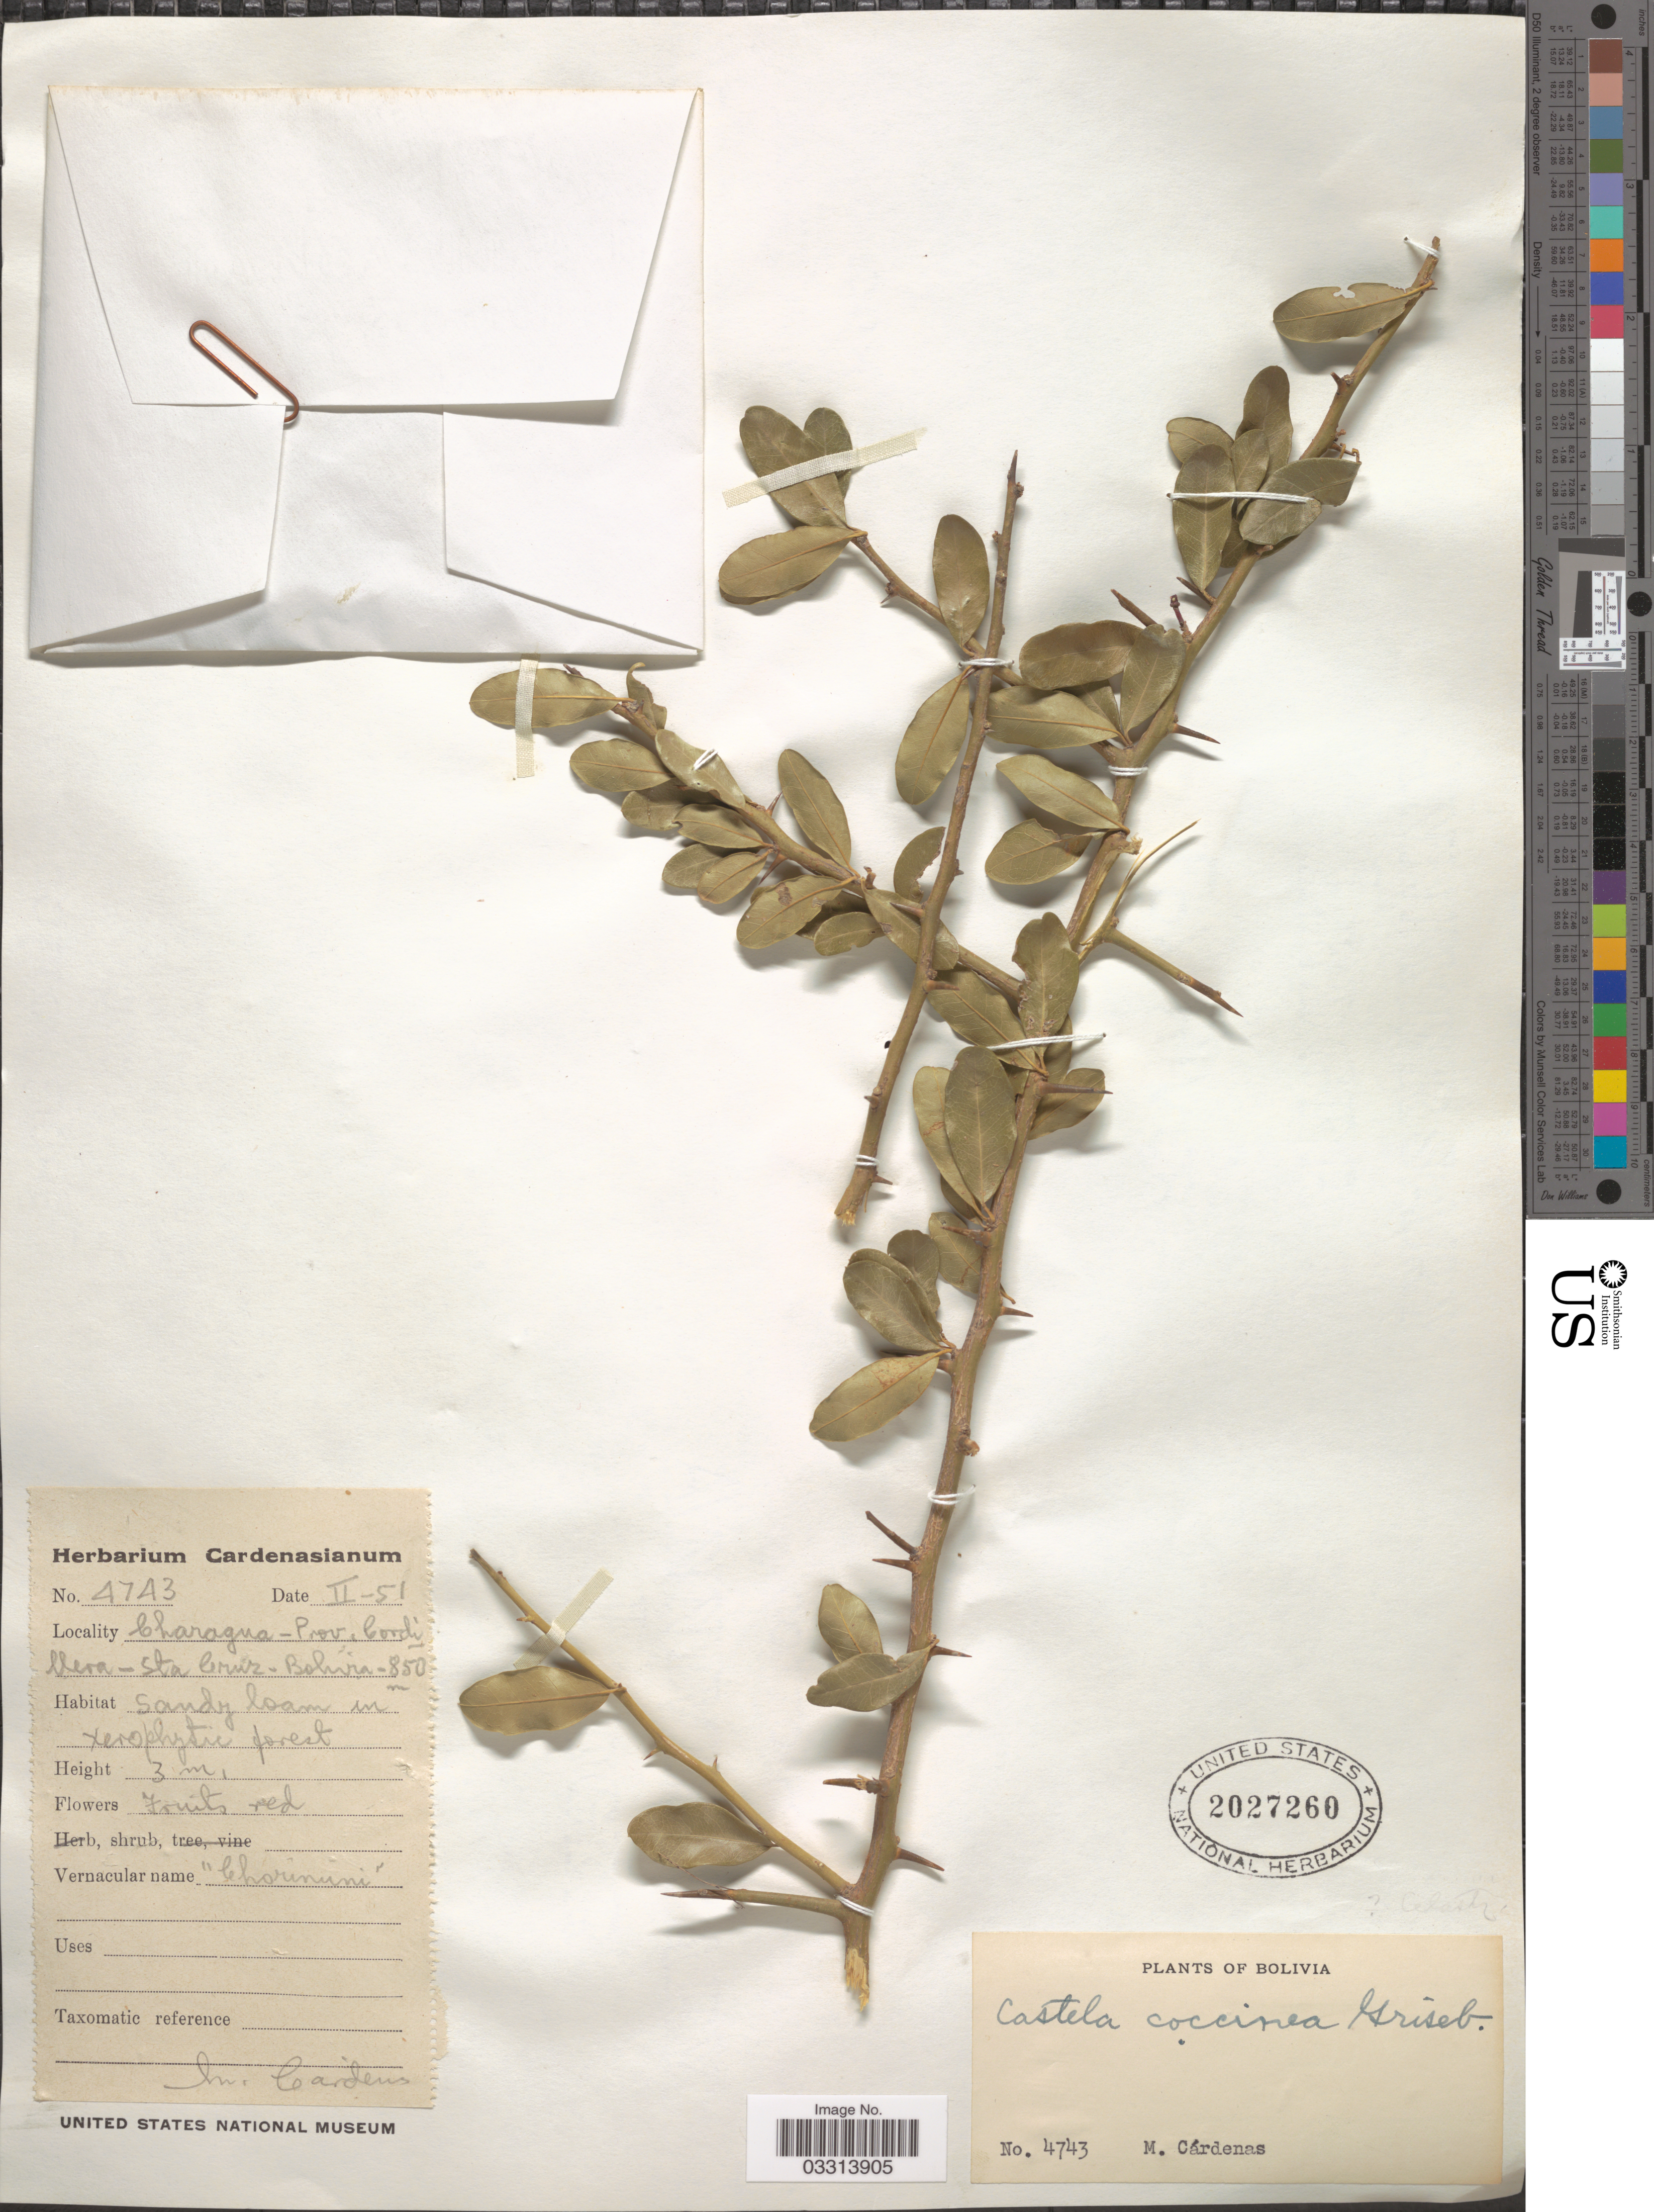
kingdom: Plantae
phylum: Tracheophyta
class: Magnoliopsida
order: Sapindales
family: Simaroubaceae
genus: Castela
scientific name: Castela coccinea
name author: Griseb.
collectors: M. Cárdenas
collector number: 4743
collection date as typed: Transcribed d/m/y: /2/51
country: Bolivia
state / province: Santa Cruz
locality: Charagua - Prov. Cordillera.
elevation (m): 850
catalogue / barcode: US 2027260